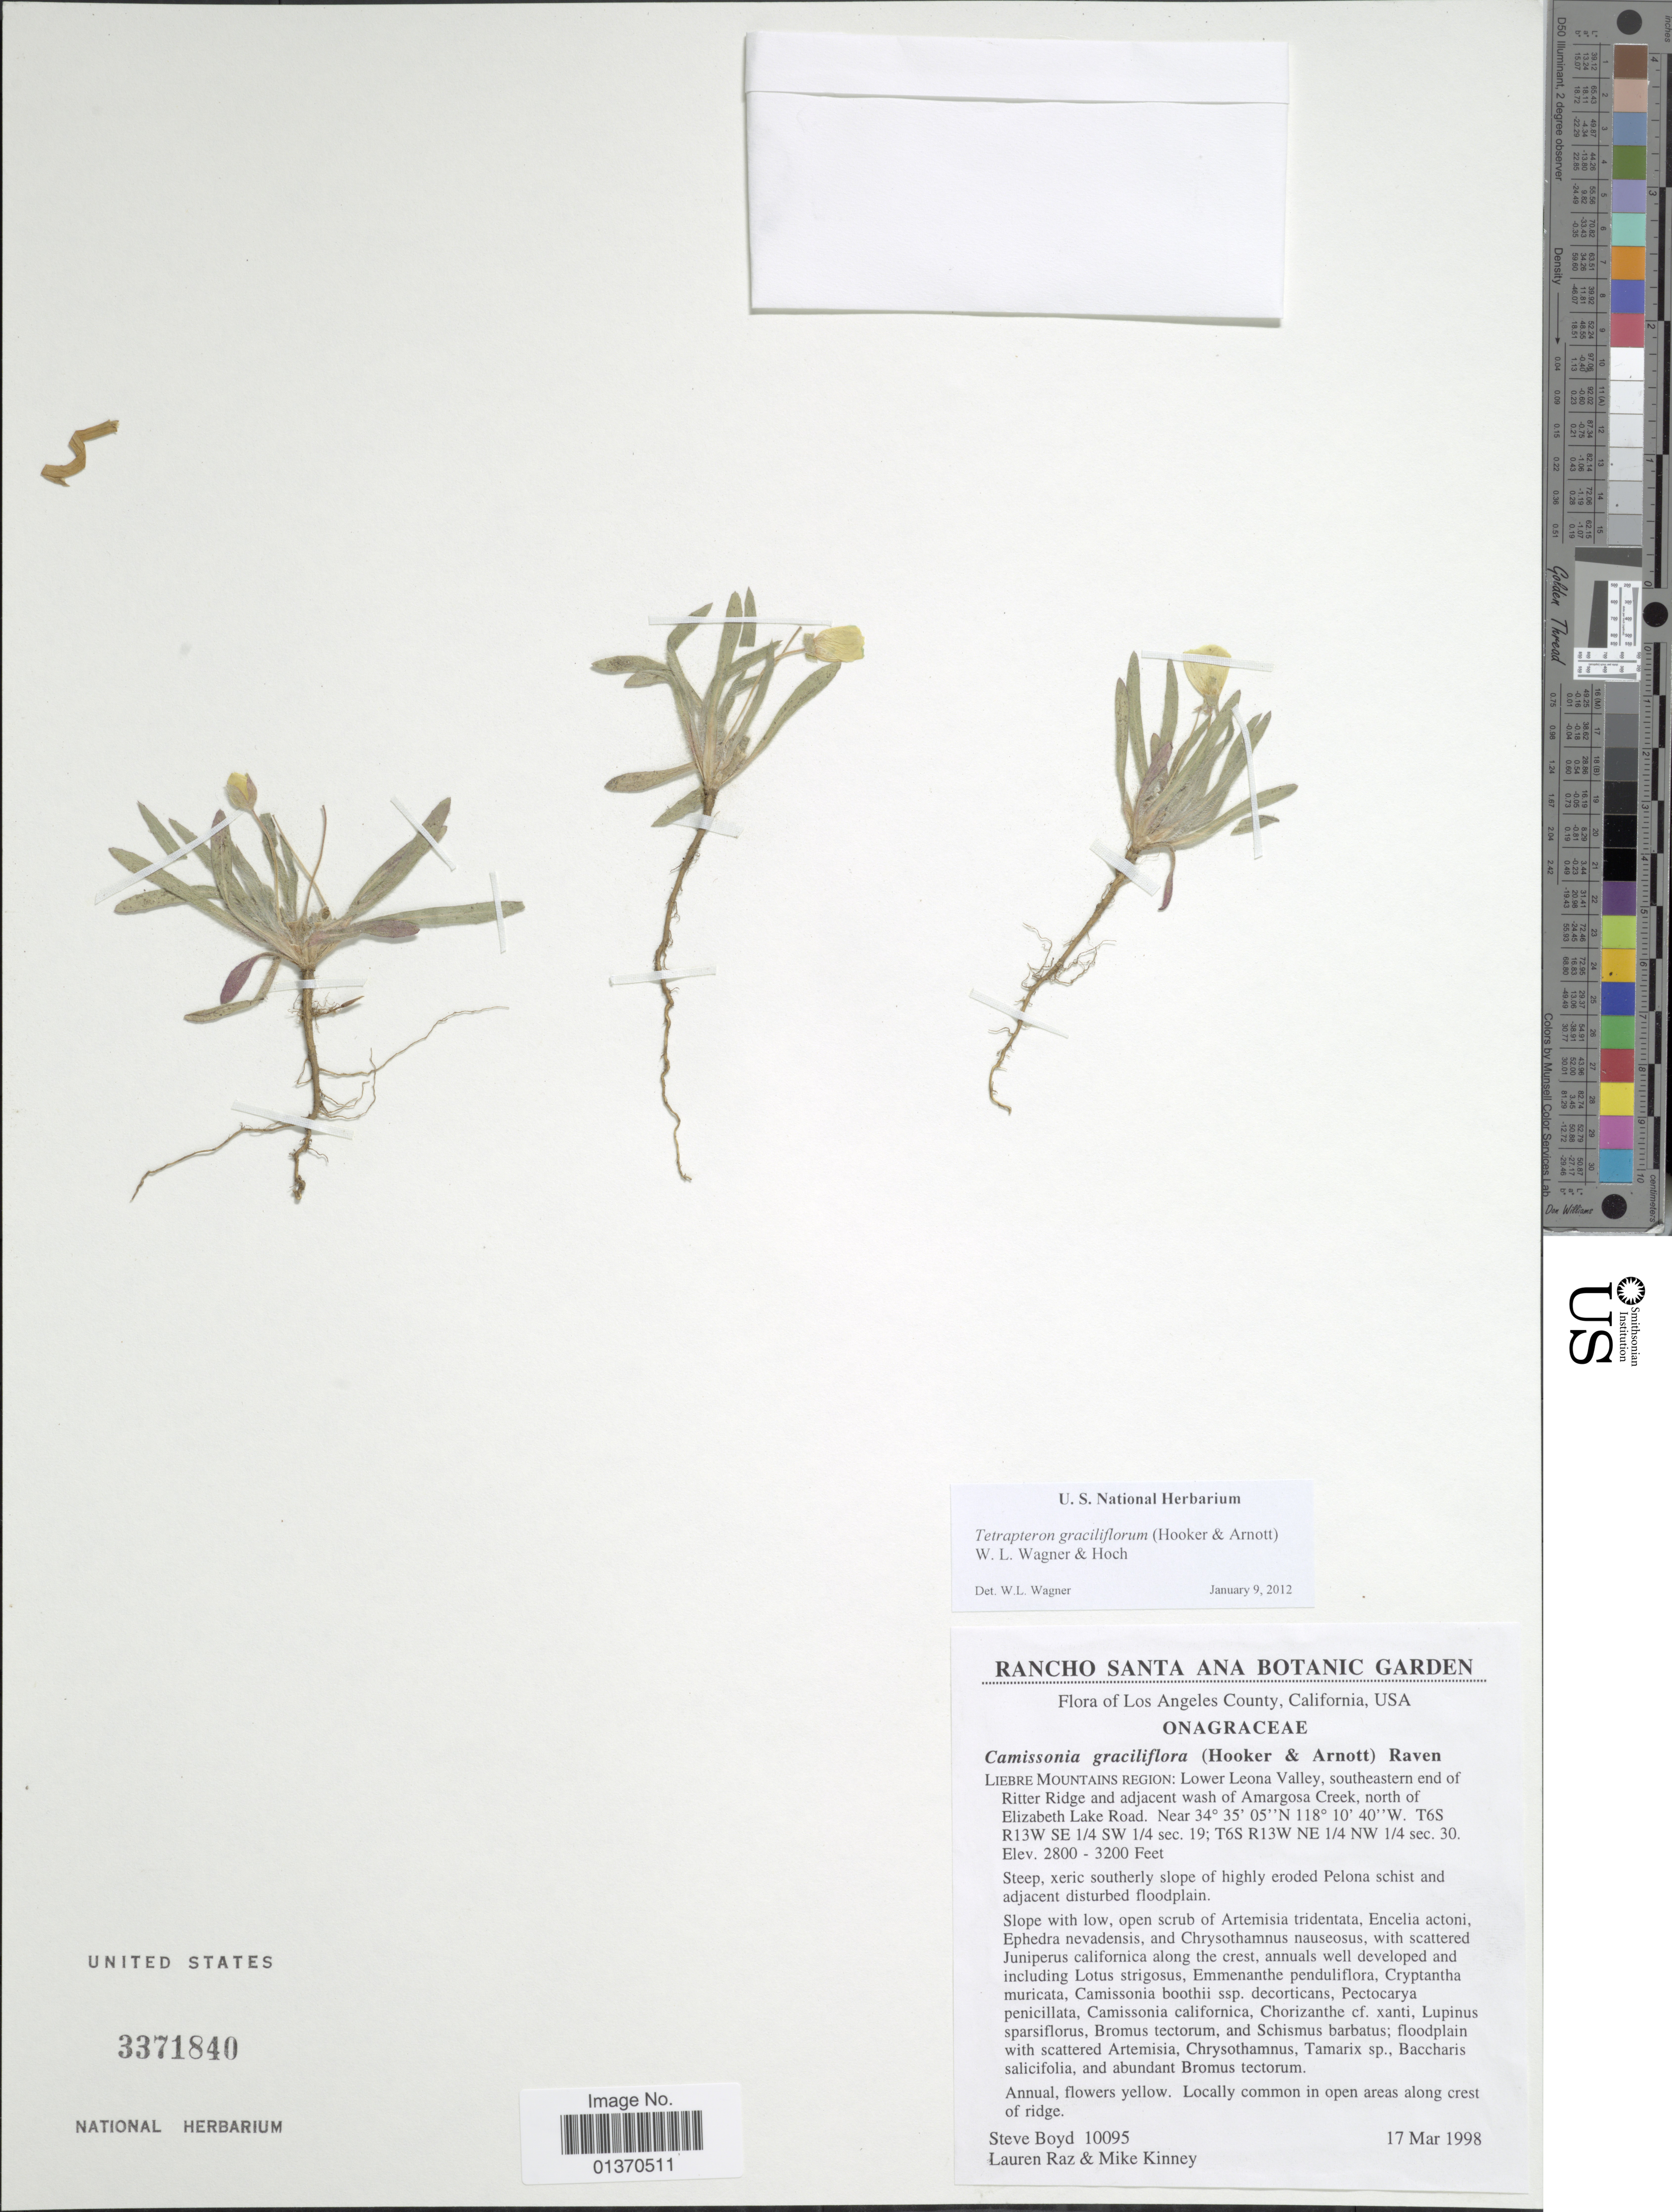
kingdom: Plantae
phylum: Tracheophyta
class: Magnoliopsida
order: Myrtales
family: Onagraceae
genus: Tetrapteron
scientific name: Tetrapteron graciliflorum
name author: (Hook. & Arn.) W.L. Wagner & Hoch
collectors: S. Boyd, L. Raz & M. Kinney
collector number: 10095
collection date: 1998-03-17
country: United States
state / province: California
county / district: Los Angeles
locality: Los Angeles County, Liebre Mountains Region: Lower Leona Valley, southeastern end of Ritter Ridge and adjacent wash of Amargosa Creek, north of Elizabeth Lake Road. T6S R13W SE 1/4 SW 1/4 sec. 19; T6S R13W NE 1/4 NW 1/4 sec. 30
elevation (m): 853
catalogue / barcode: US 3371840